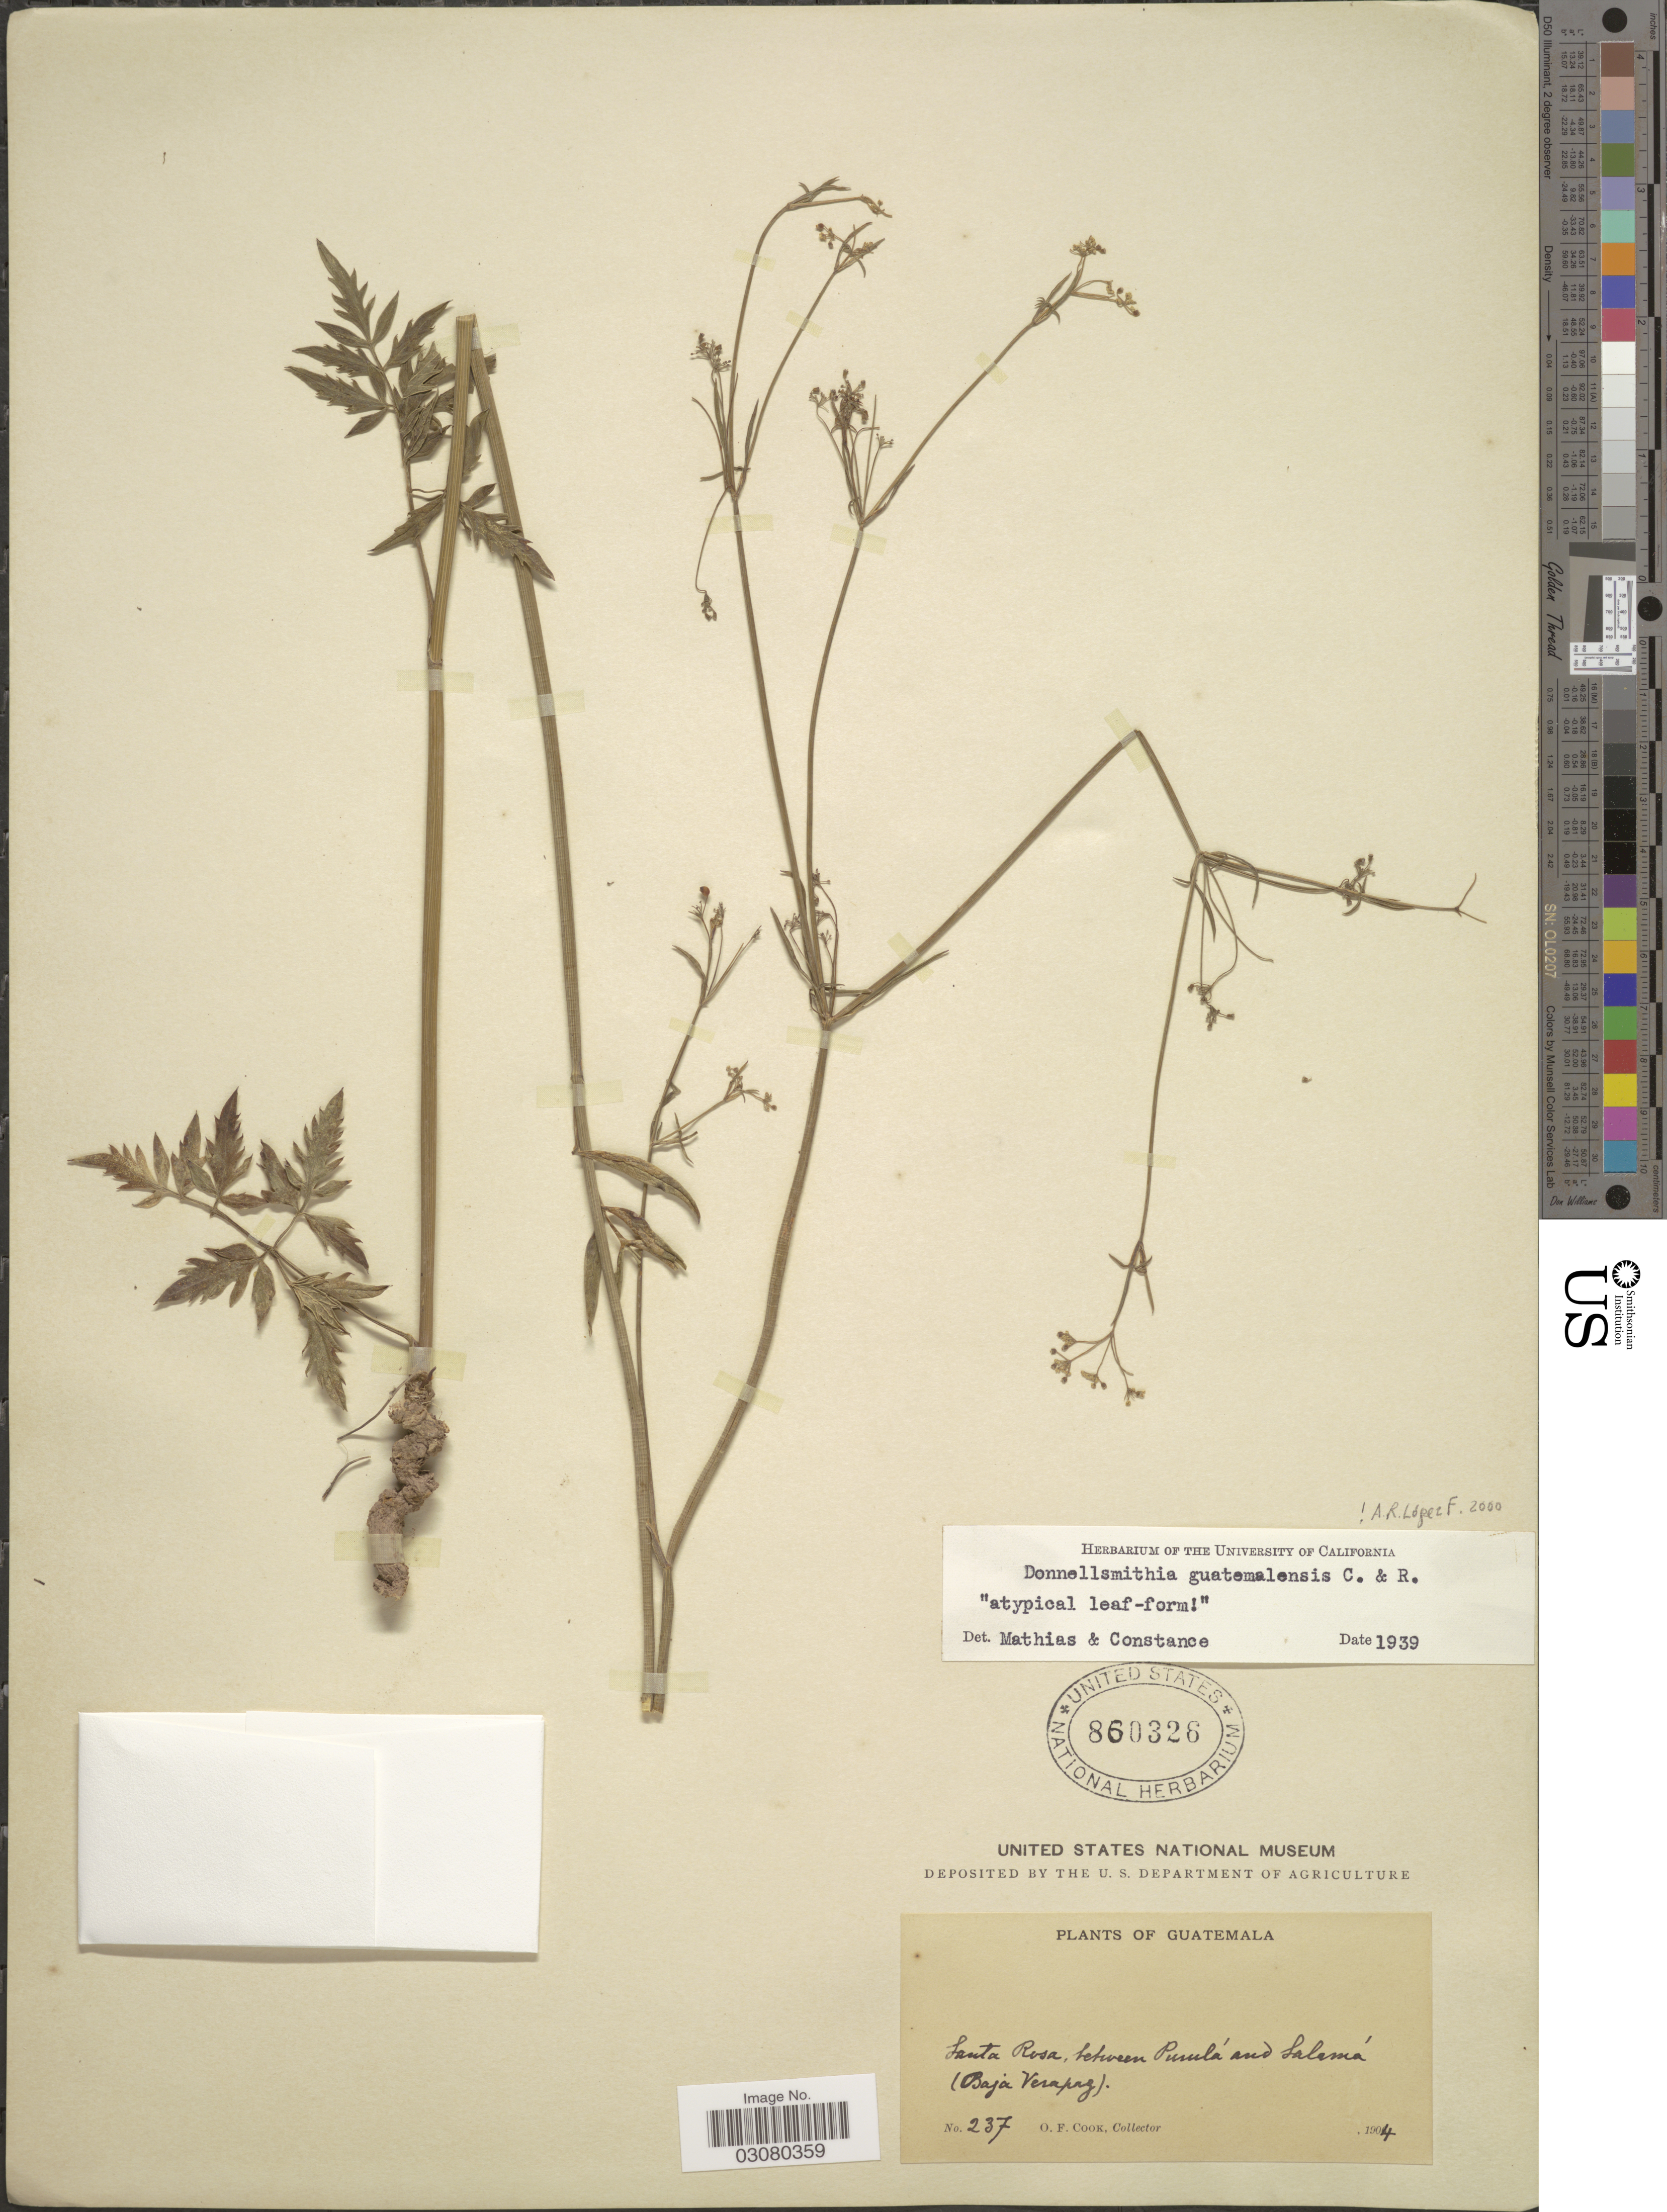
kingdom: Plantae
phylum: Tracheophyta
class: Magnoliopsida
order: Apiales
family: Apiaceae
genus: Donnellsmithia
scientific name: Donnellsmithia guatemalensis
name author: J.M. Coult. & Rose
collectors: O. F. Cook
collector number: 237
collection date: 1904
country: Guatemala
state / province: Baja Verapaz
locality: Santa Rosa, between Pusulá and Salamá.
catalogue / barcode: US 860326